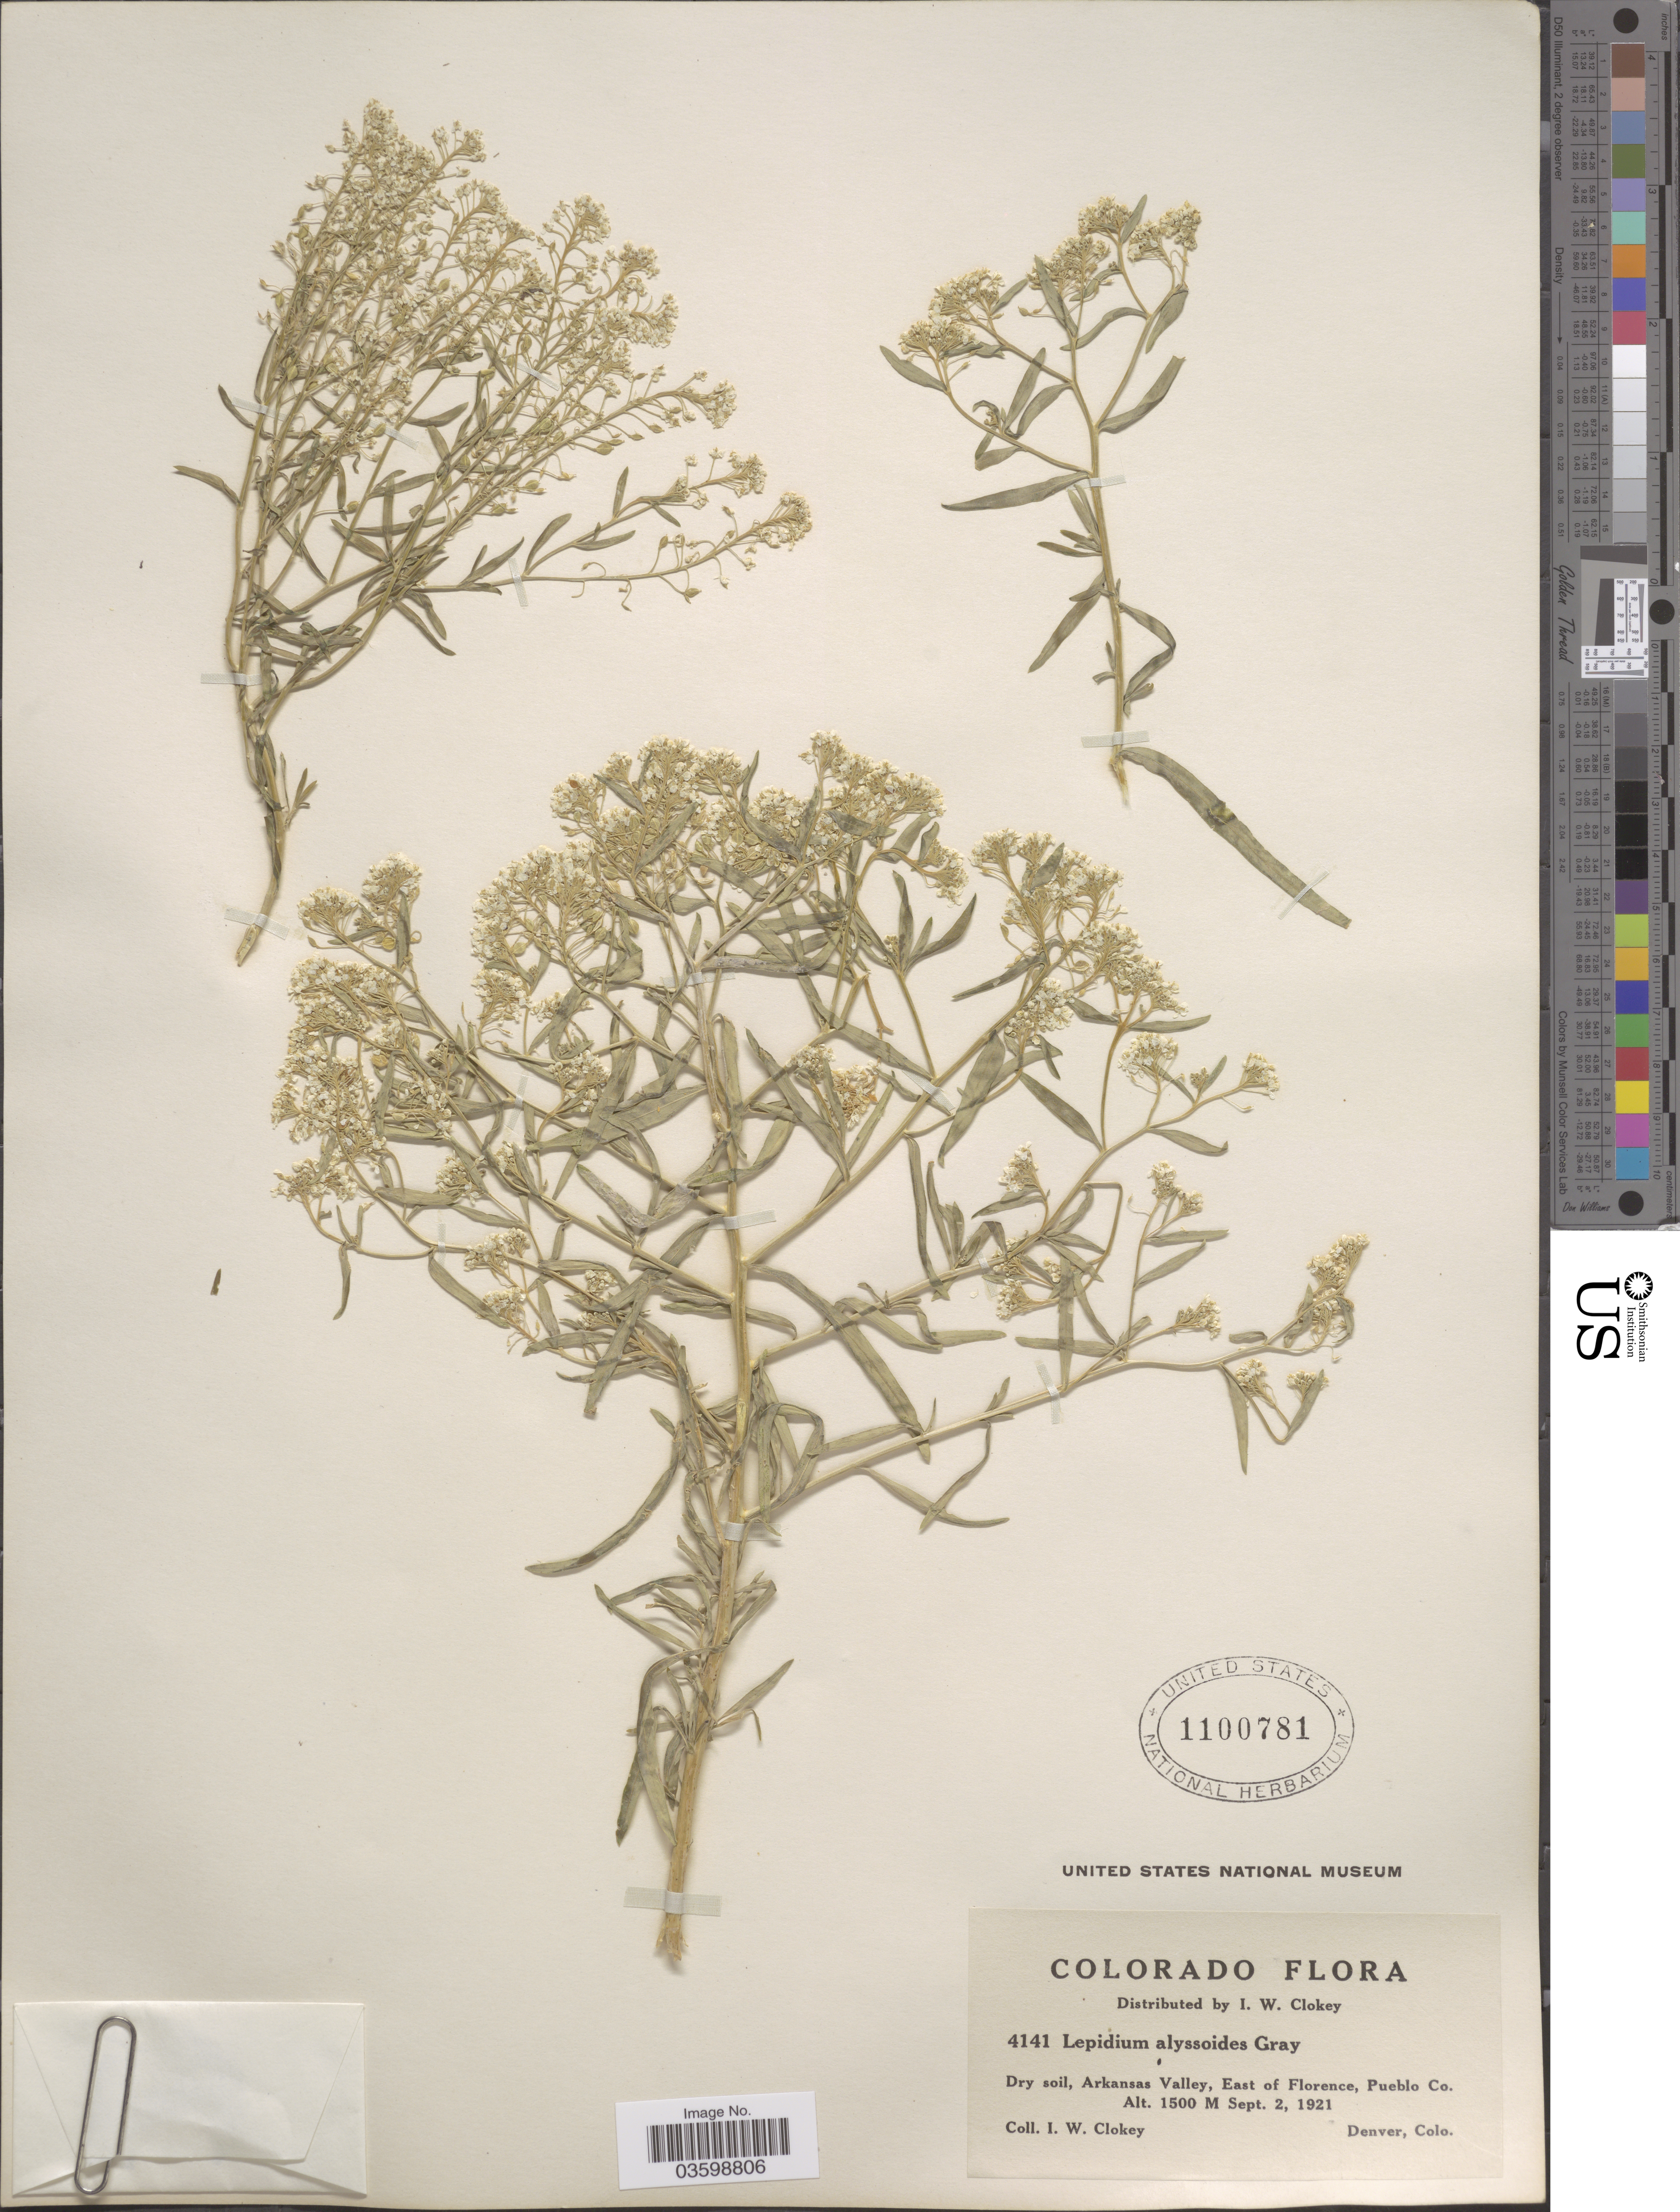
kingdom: Plantae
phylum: Tracheophyta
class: Magnoliopsida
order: Brassicales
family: Brassicaceae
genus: Lepidium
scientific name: Lepidium montanum var. alyssoides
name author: (A. Gray) M.E. Jones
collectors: I. W. Clokey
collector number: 4141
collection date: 1921-09-02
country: United States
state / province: Colorado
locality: Dry soil, Arkansas Valley, East of Florence, Pueblo Co.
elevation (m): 1500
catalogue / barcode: US 1100781